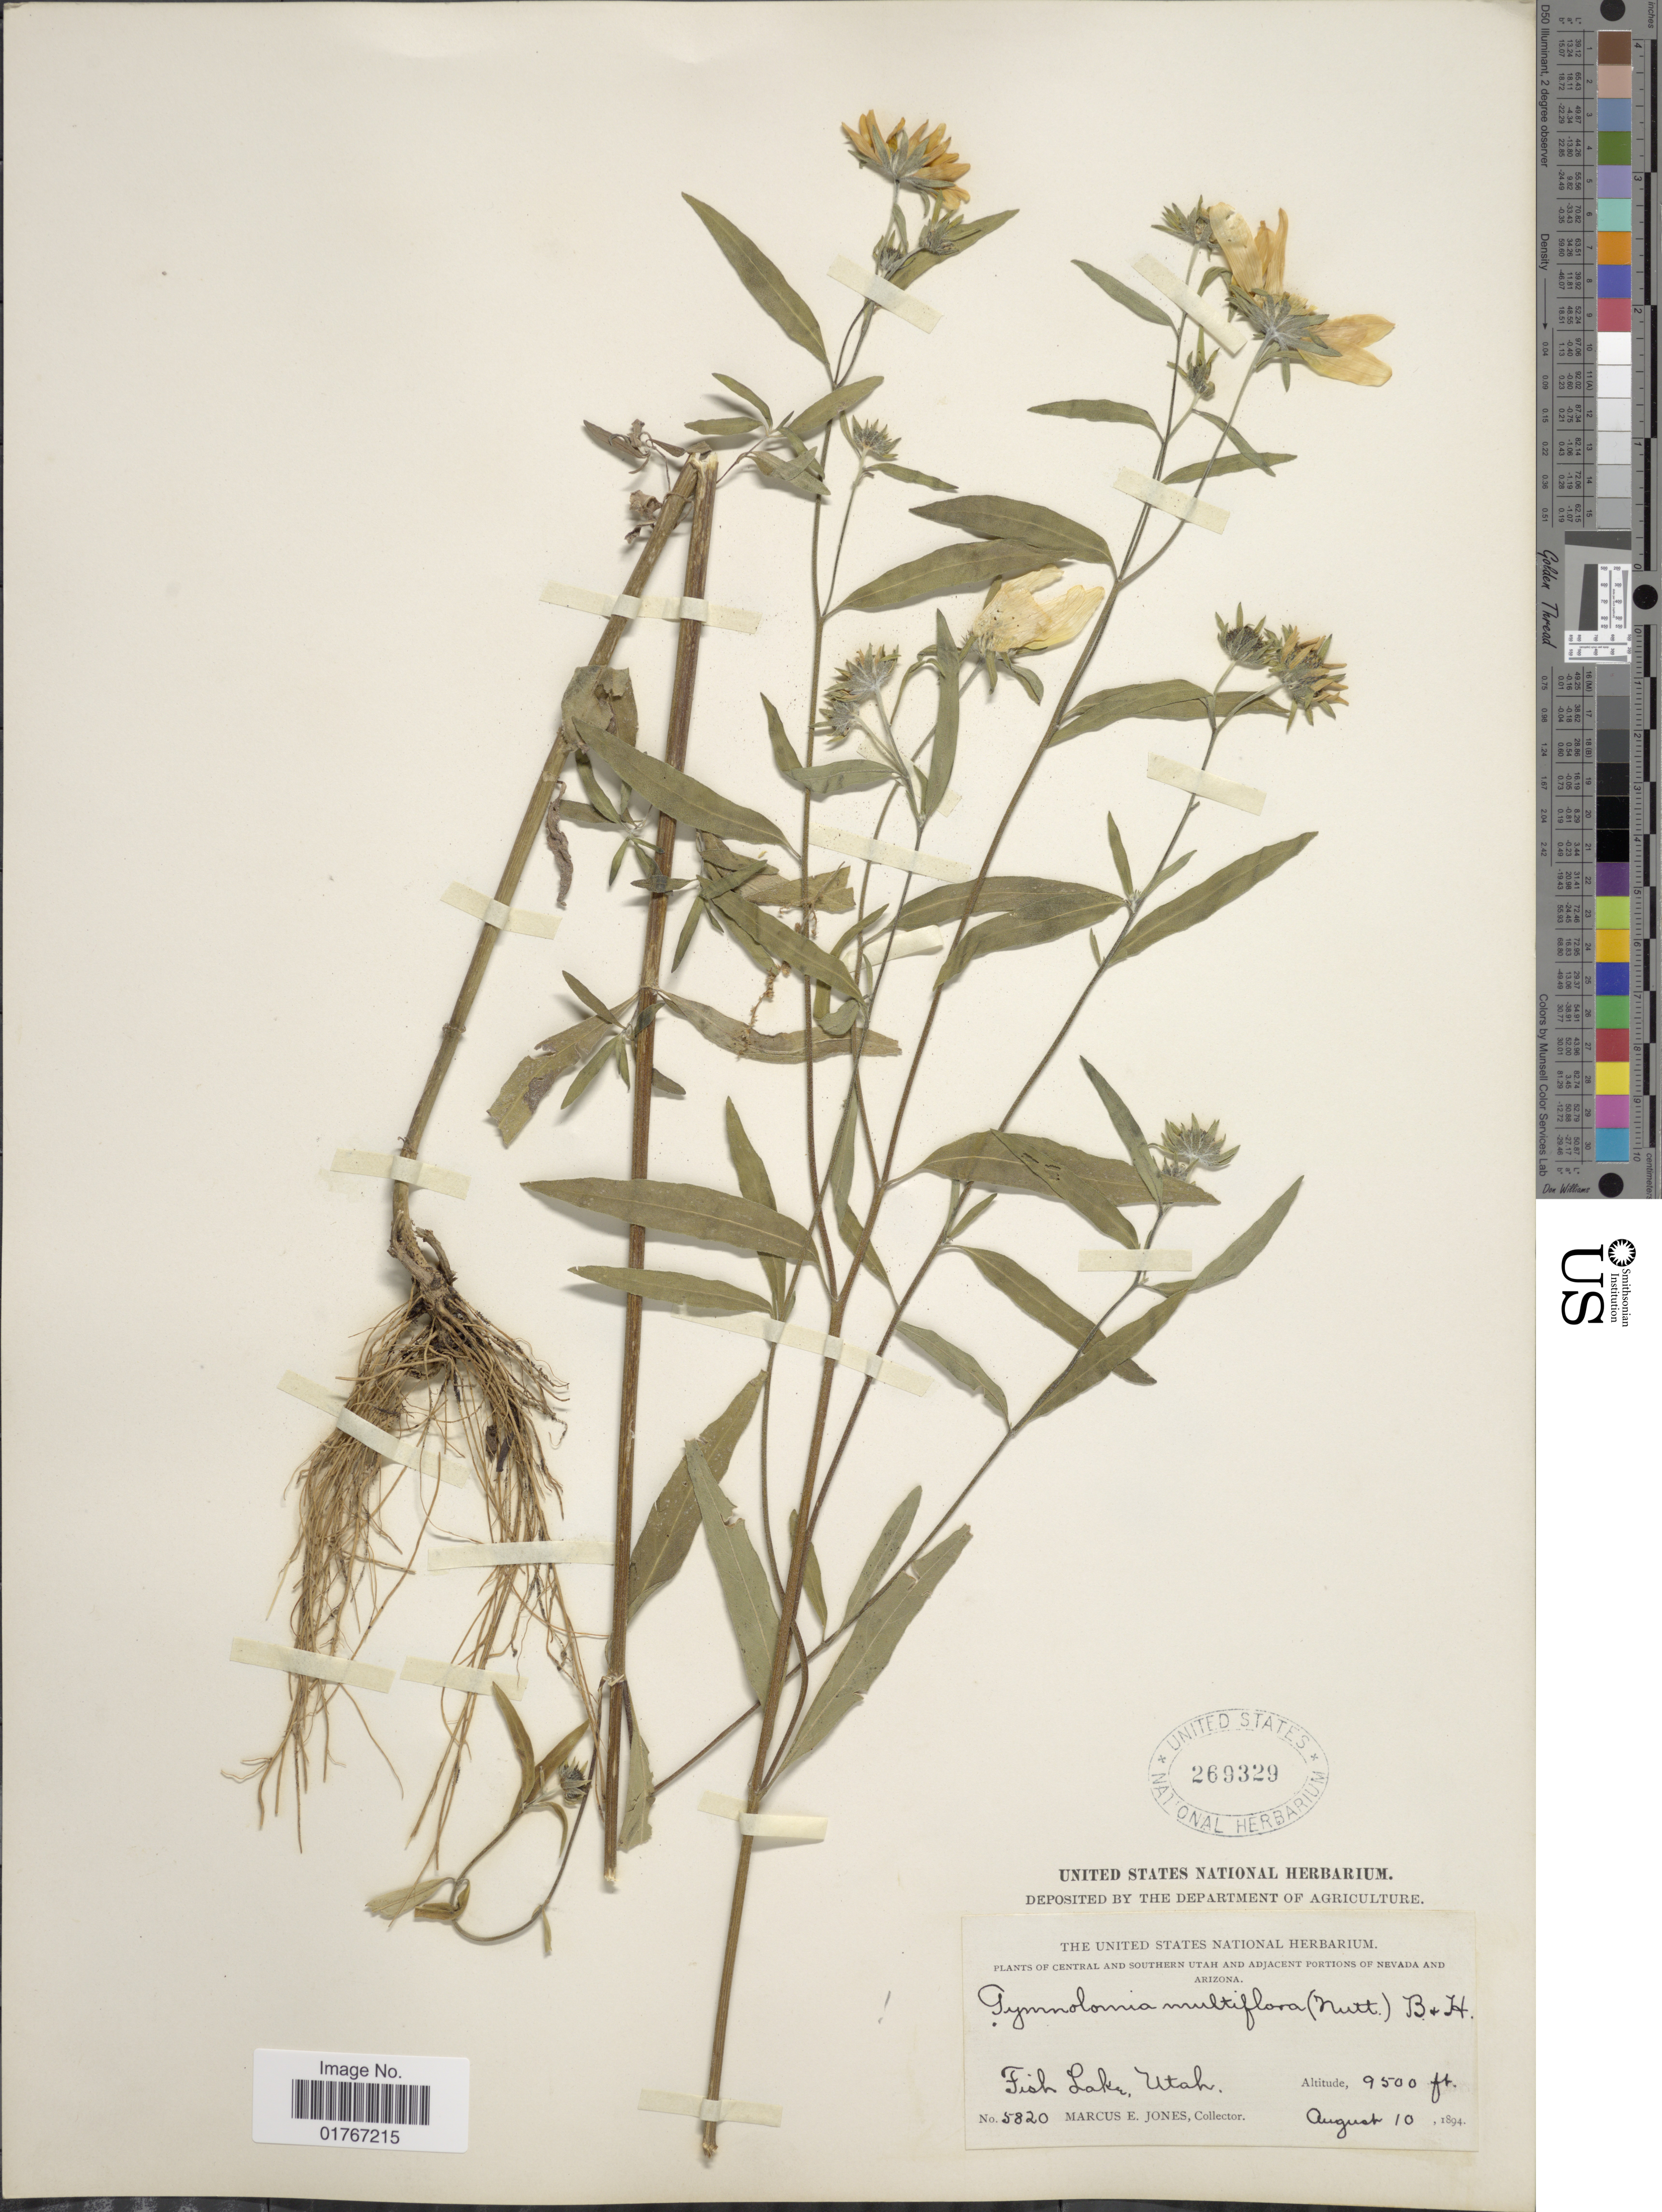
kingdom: Plantae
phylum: Tracheophyta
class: Magnoliopsida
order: Asterales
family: Asteraceae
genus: Heliomeris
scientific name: Heliomeris multiflora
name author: Nutt.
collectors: M. E. Jones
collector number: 5820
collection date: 1894-08-10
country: United States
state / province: Utah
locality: Central and southern Utah and adjacent portions of Nevada and Arizona, Fish Lake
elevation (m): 2896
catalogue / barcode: US 269329